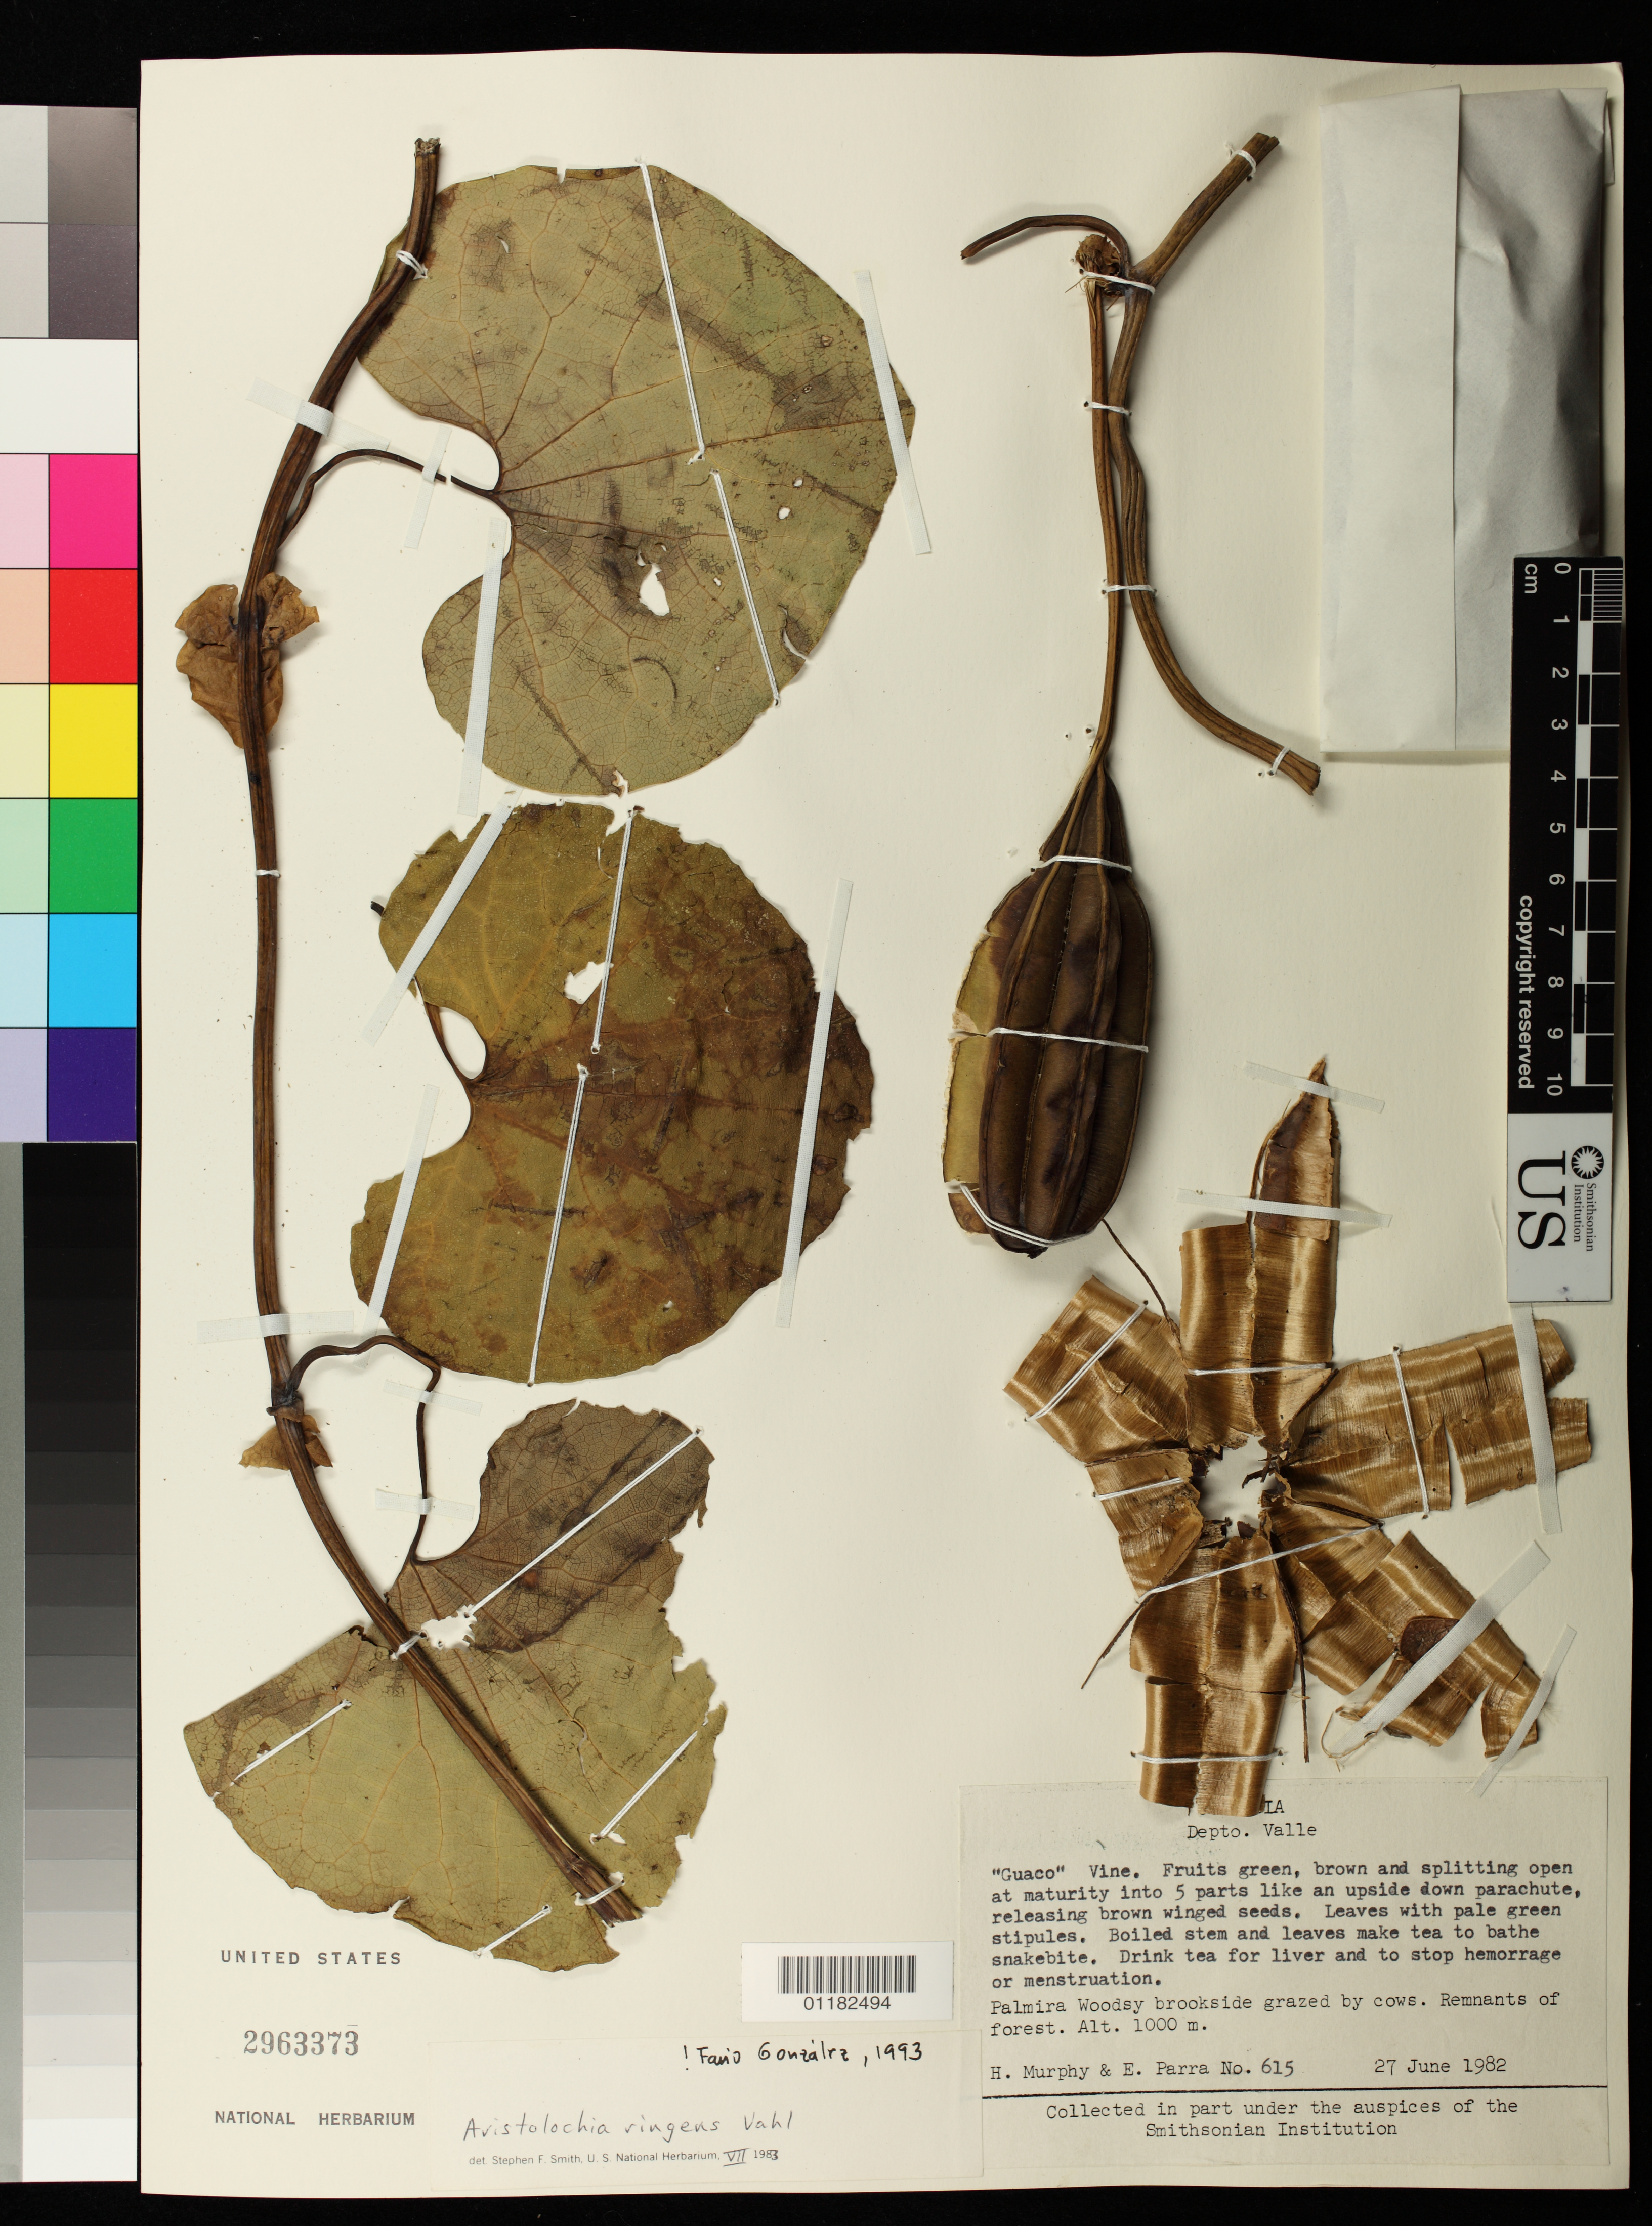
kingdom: Plantae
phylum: Tracheophyta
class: Magnoliopsida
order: Piperales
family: Aristolochiaceae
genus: Aristolochia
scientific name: Aristolochia ringens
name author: Vahl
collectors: H. Murphy & E. Parra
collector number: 615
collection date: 1982-06-27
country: Colombia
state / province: Valle del Cauca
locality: Palmira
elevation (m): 1000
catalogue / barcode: US 2963373